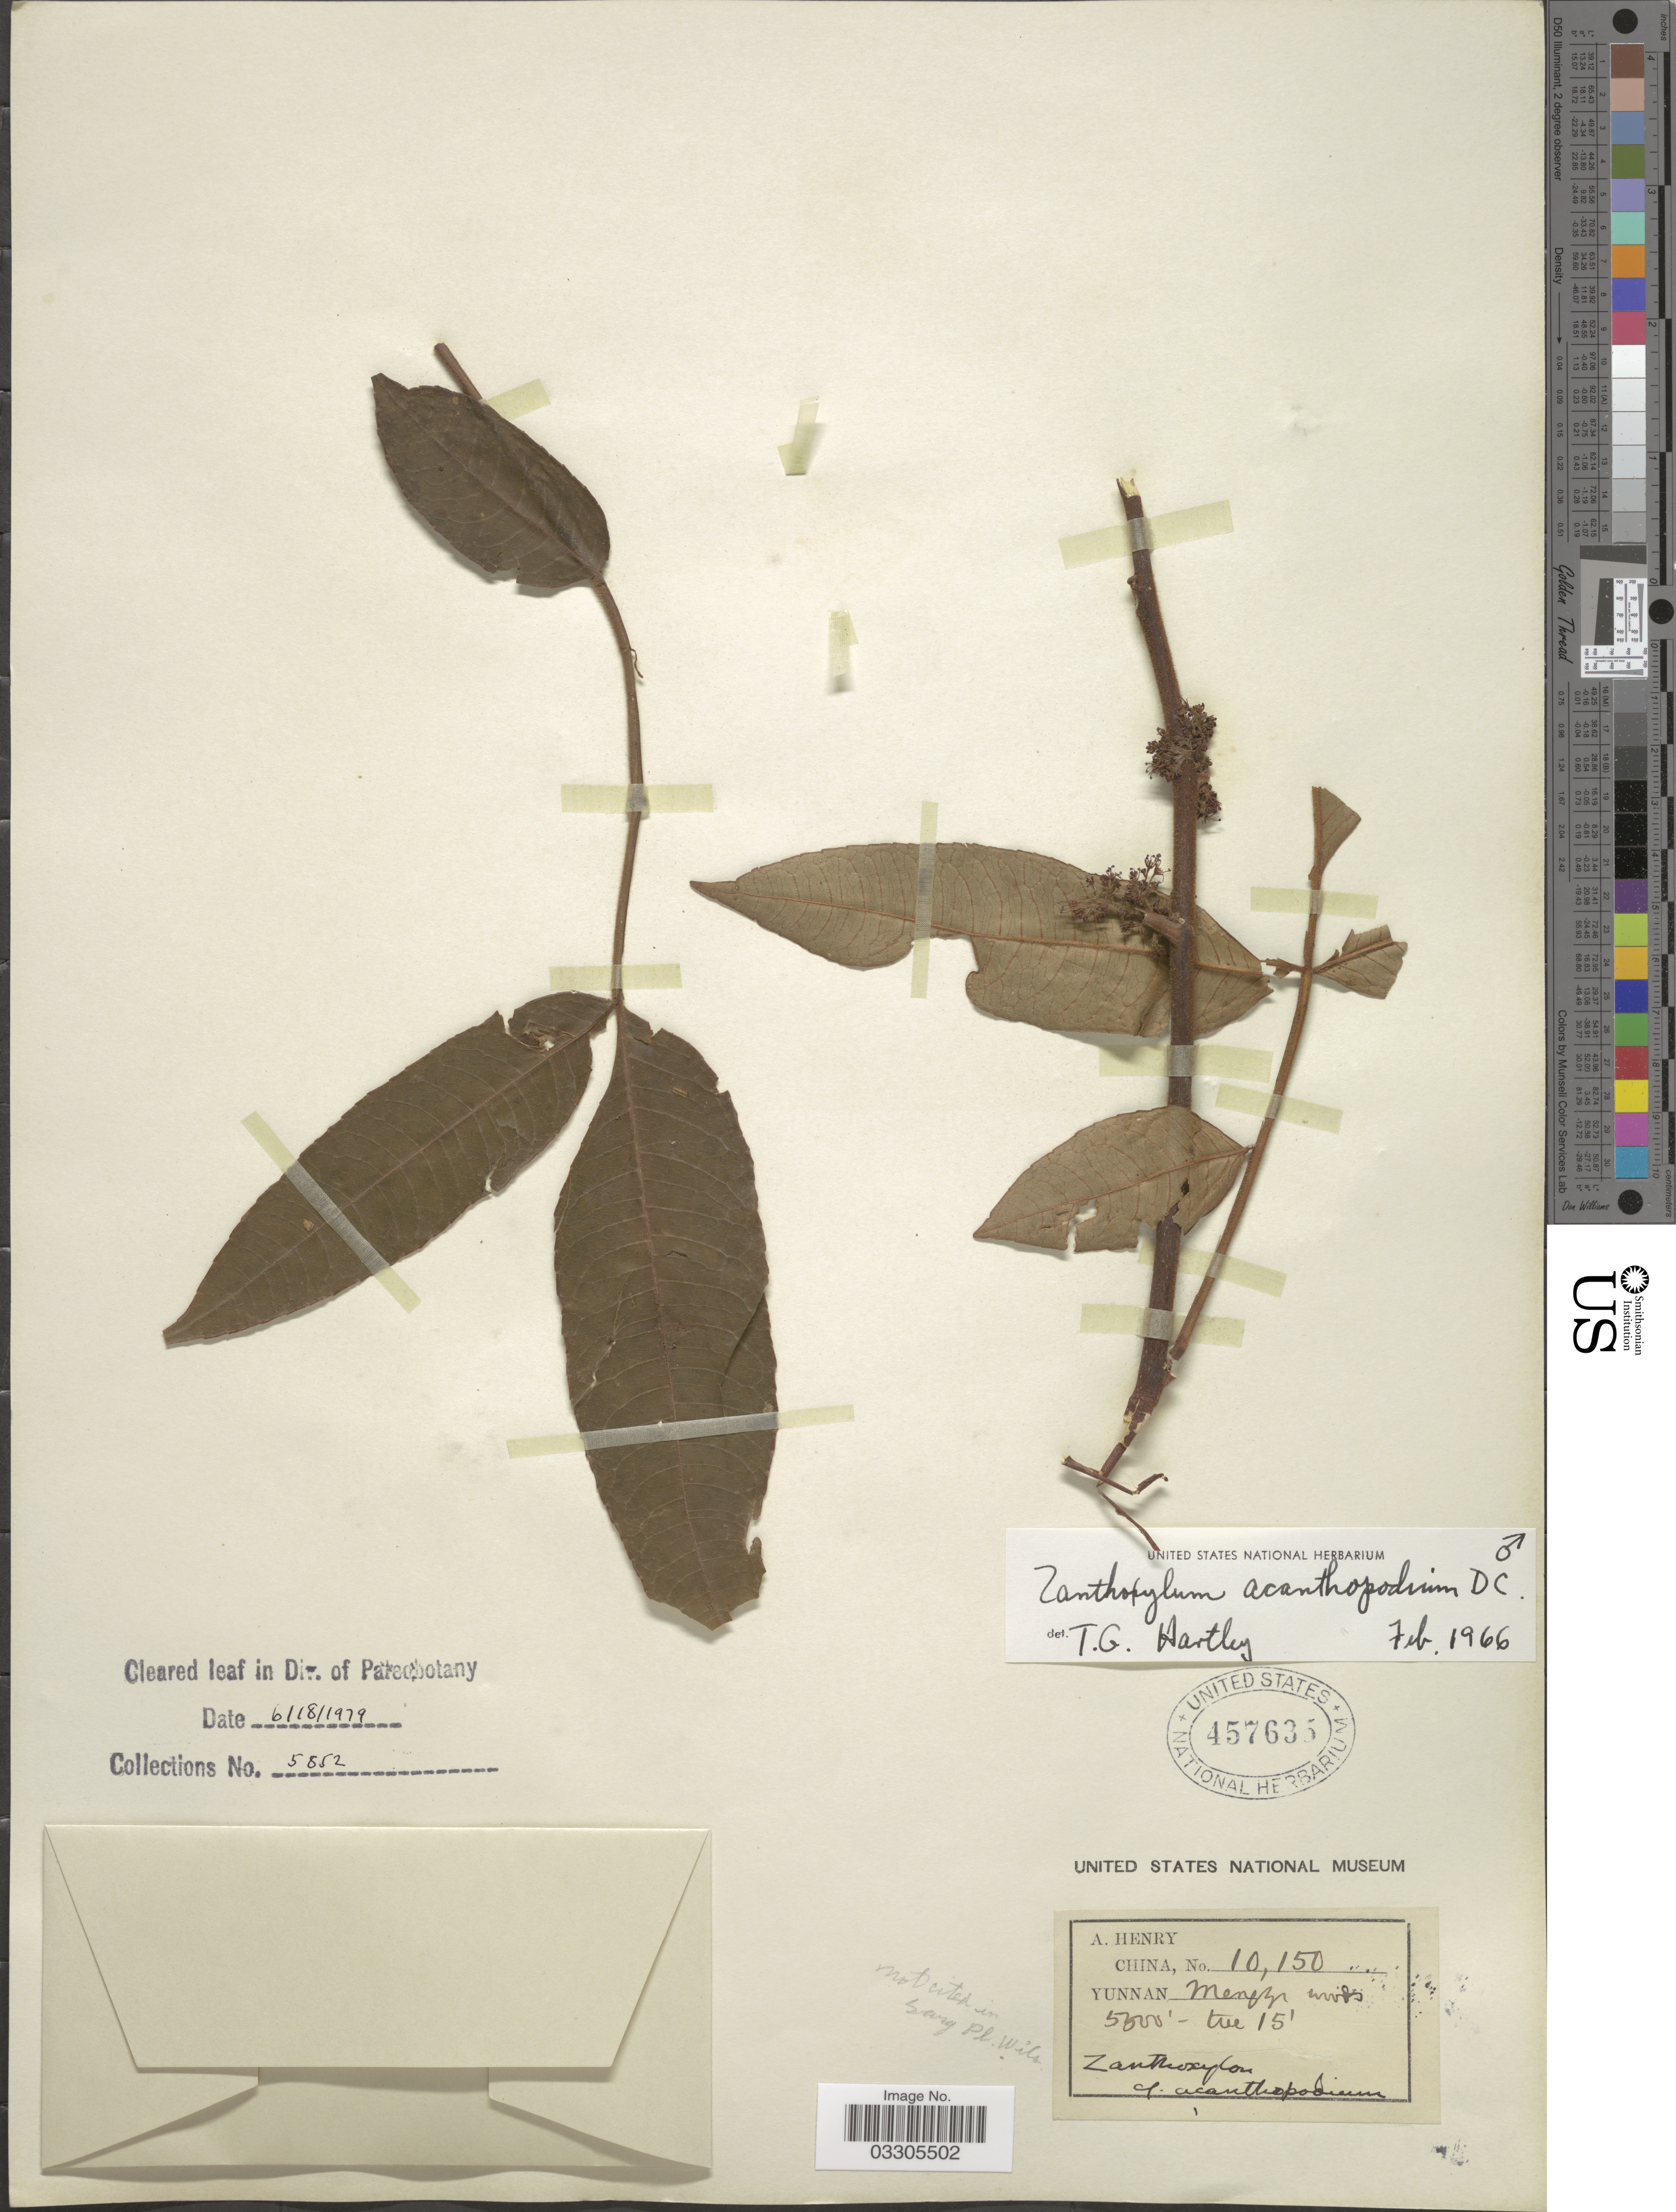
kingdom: Plantae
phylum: Tracheophyta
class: Magnoliopsida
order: Sapindales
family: Rutaceae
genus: Zanthoxylum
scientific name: Zanthoxylum acanthopodium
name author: DC.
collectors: A. Henry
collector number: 10150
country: China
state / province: Yunnan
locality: Mengtsze.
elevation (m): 1676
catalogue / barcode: US 457635